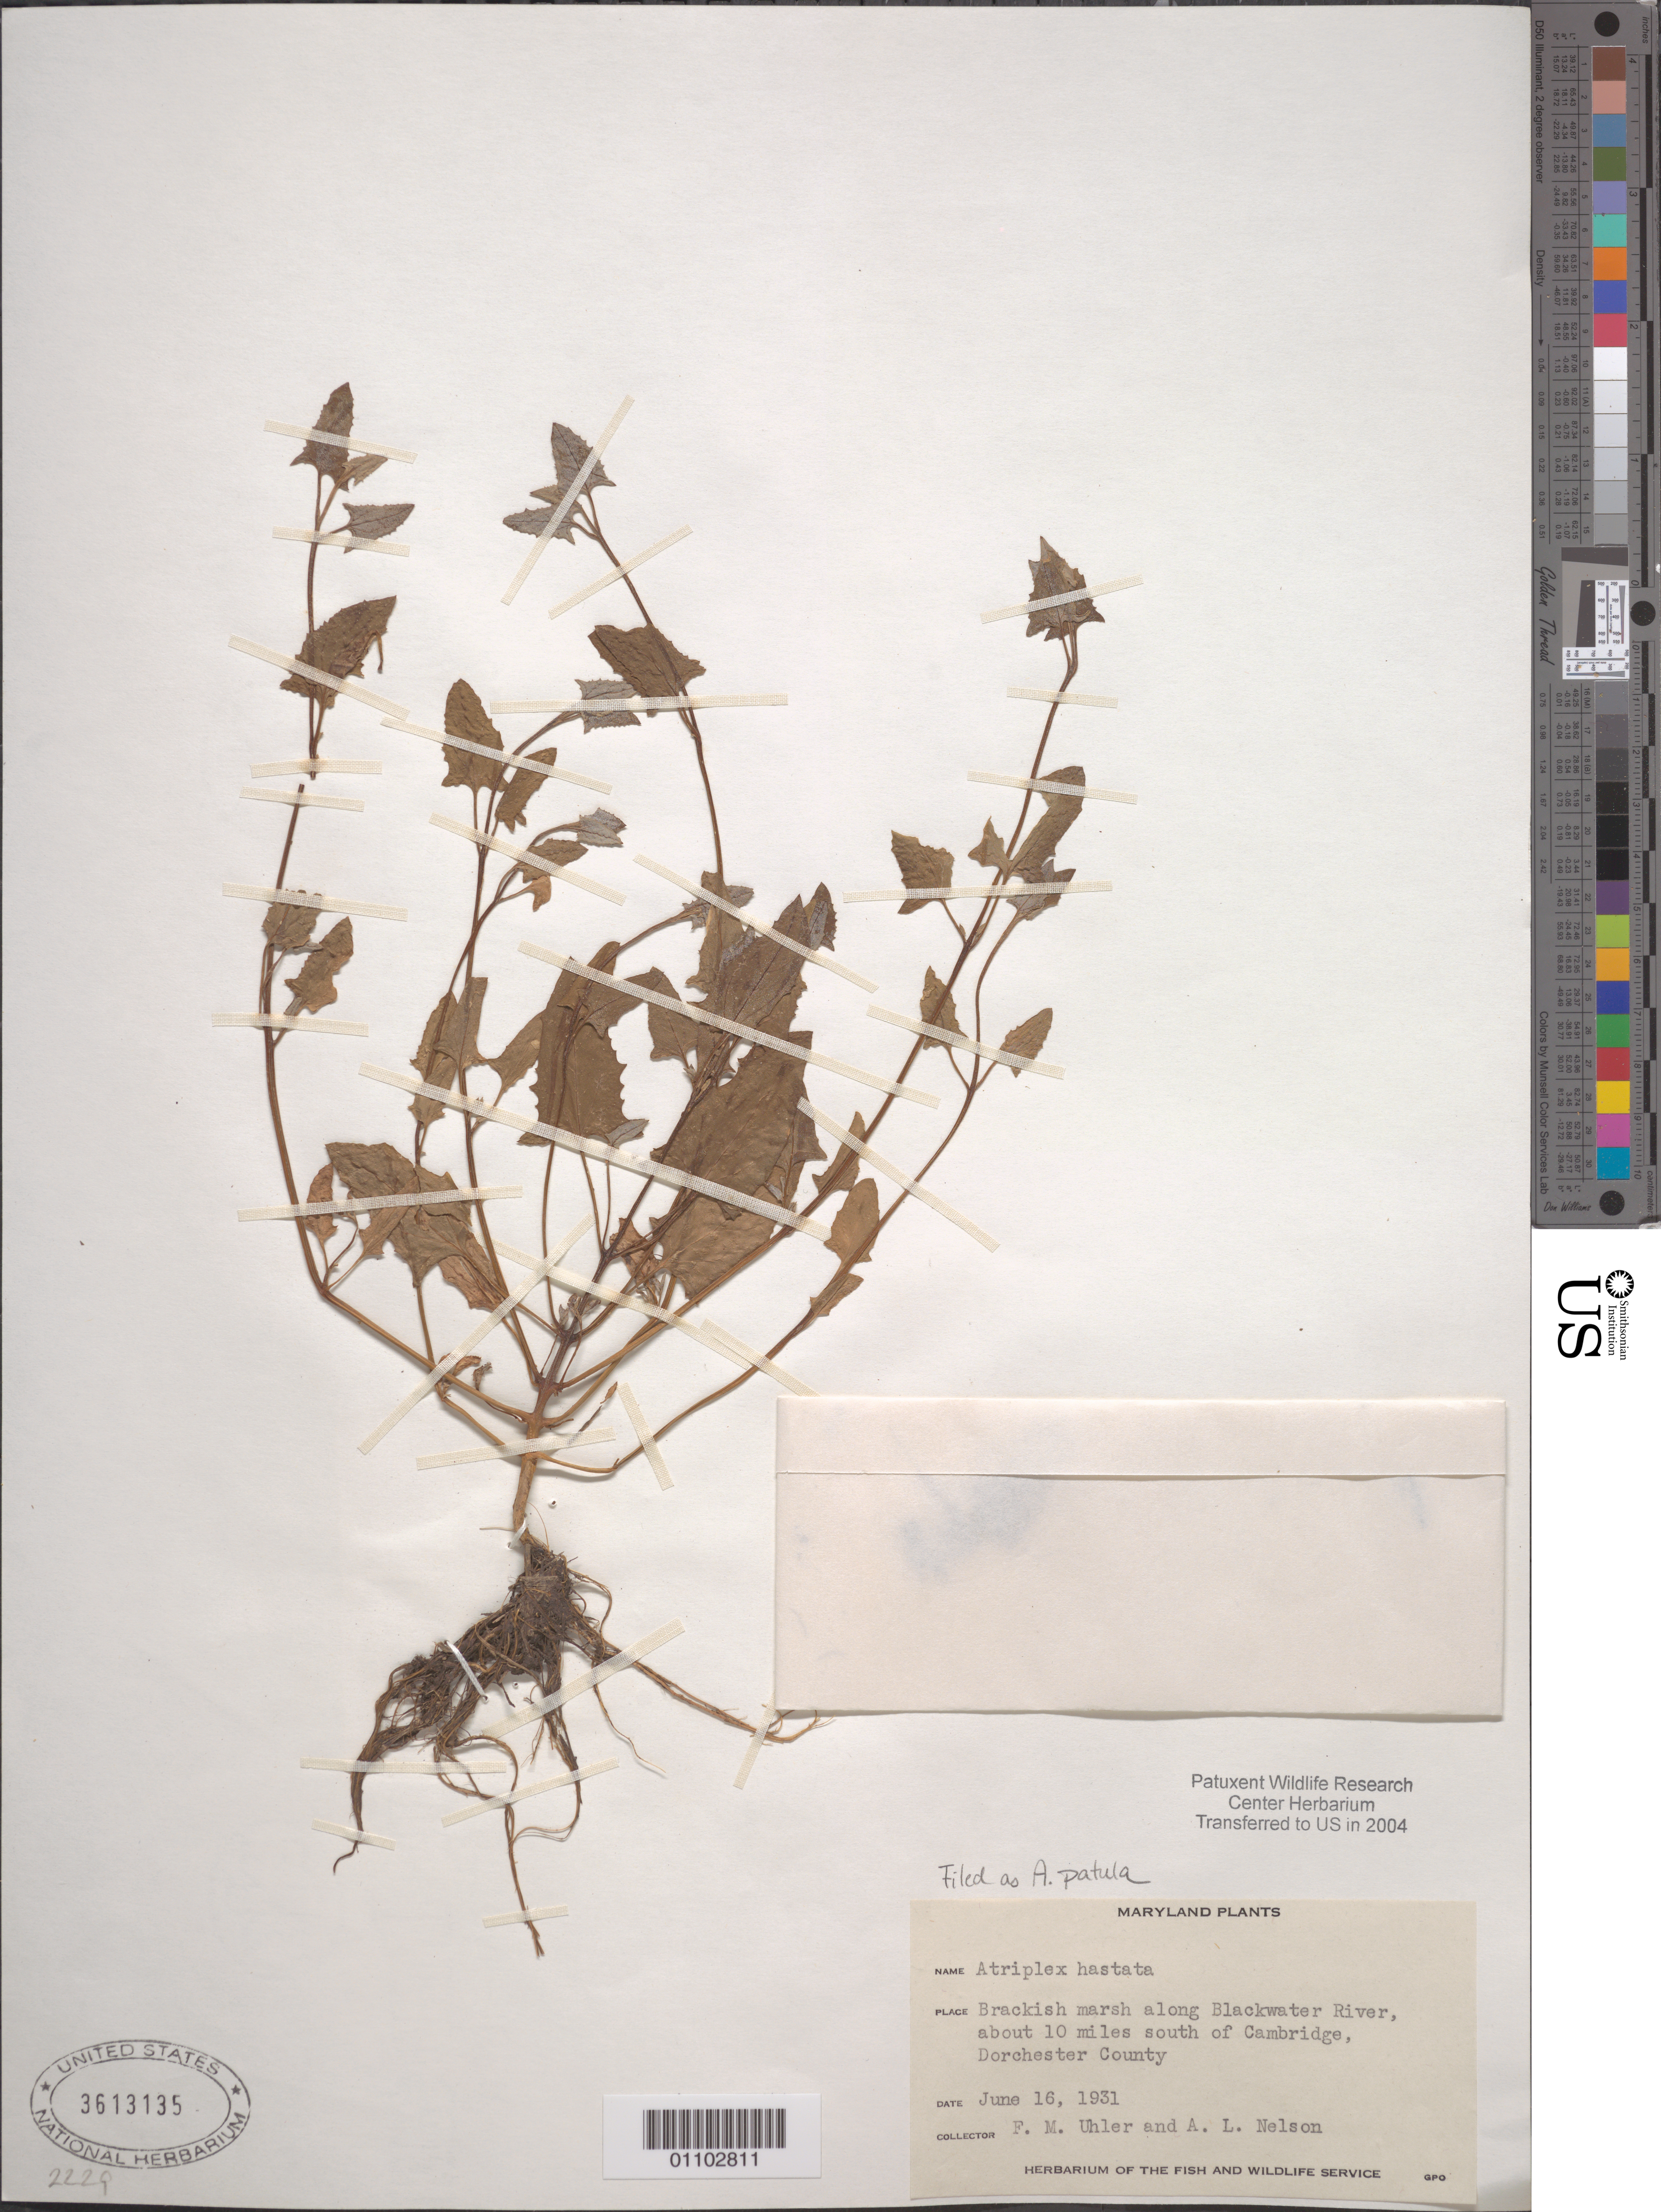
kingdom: Plantae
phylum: Tracheophyta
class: Magnoliopsida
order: Caryophyllales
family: Amaranthaceae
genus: Atriplex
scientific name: Atriplex patula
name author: L.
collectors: F. Uhler & A. L. Nelson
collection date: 1931-06-16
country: United States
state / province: Maryland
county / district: Dorchester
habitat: Brackish marsh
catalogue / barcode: US 3613135